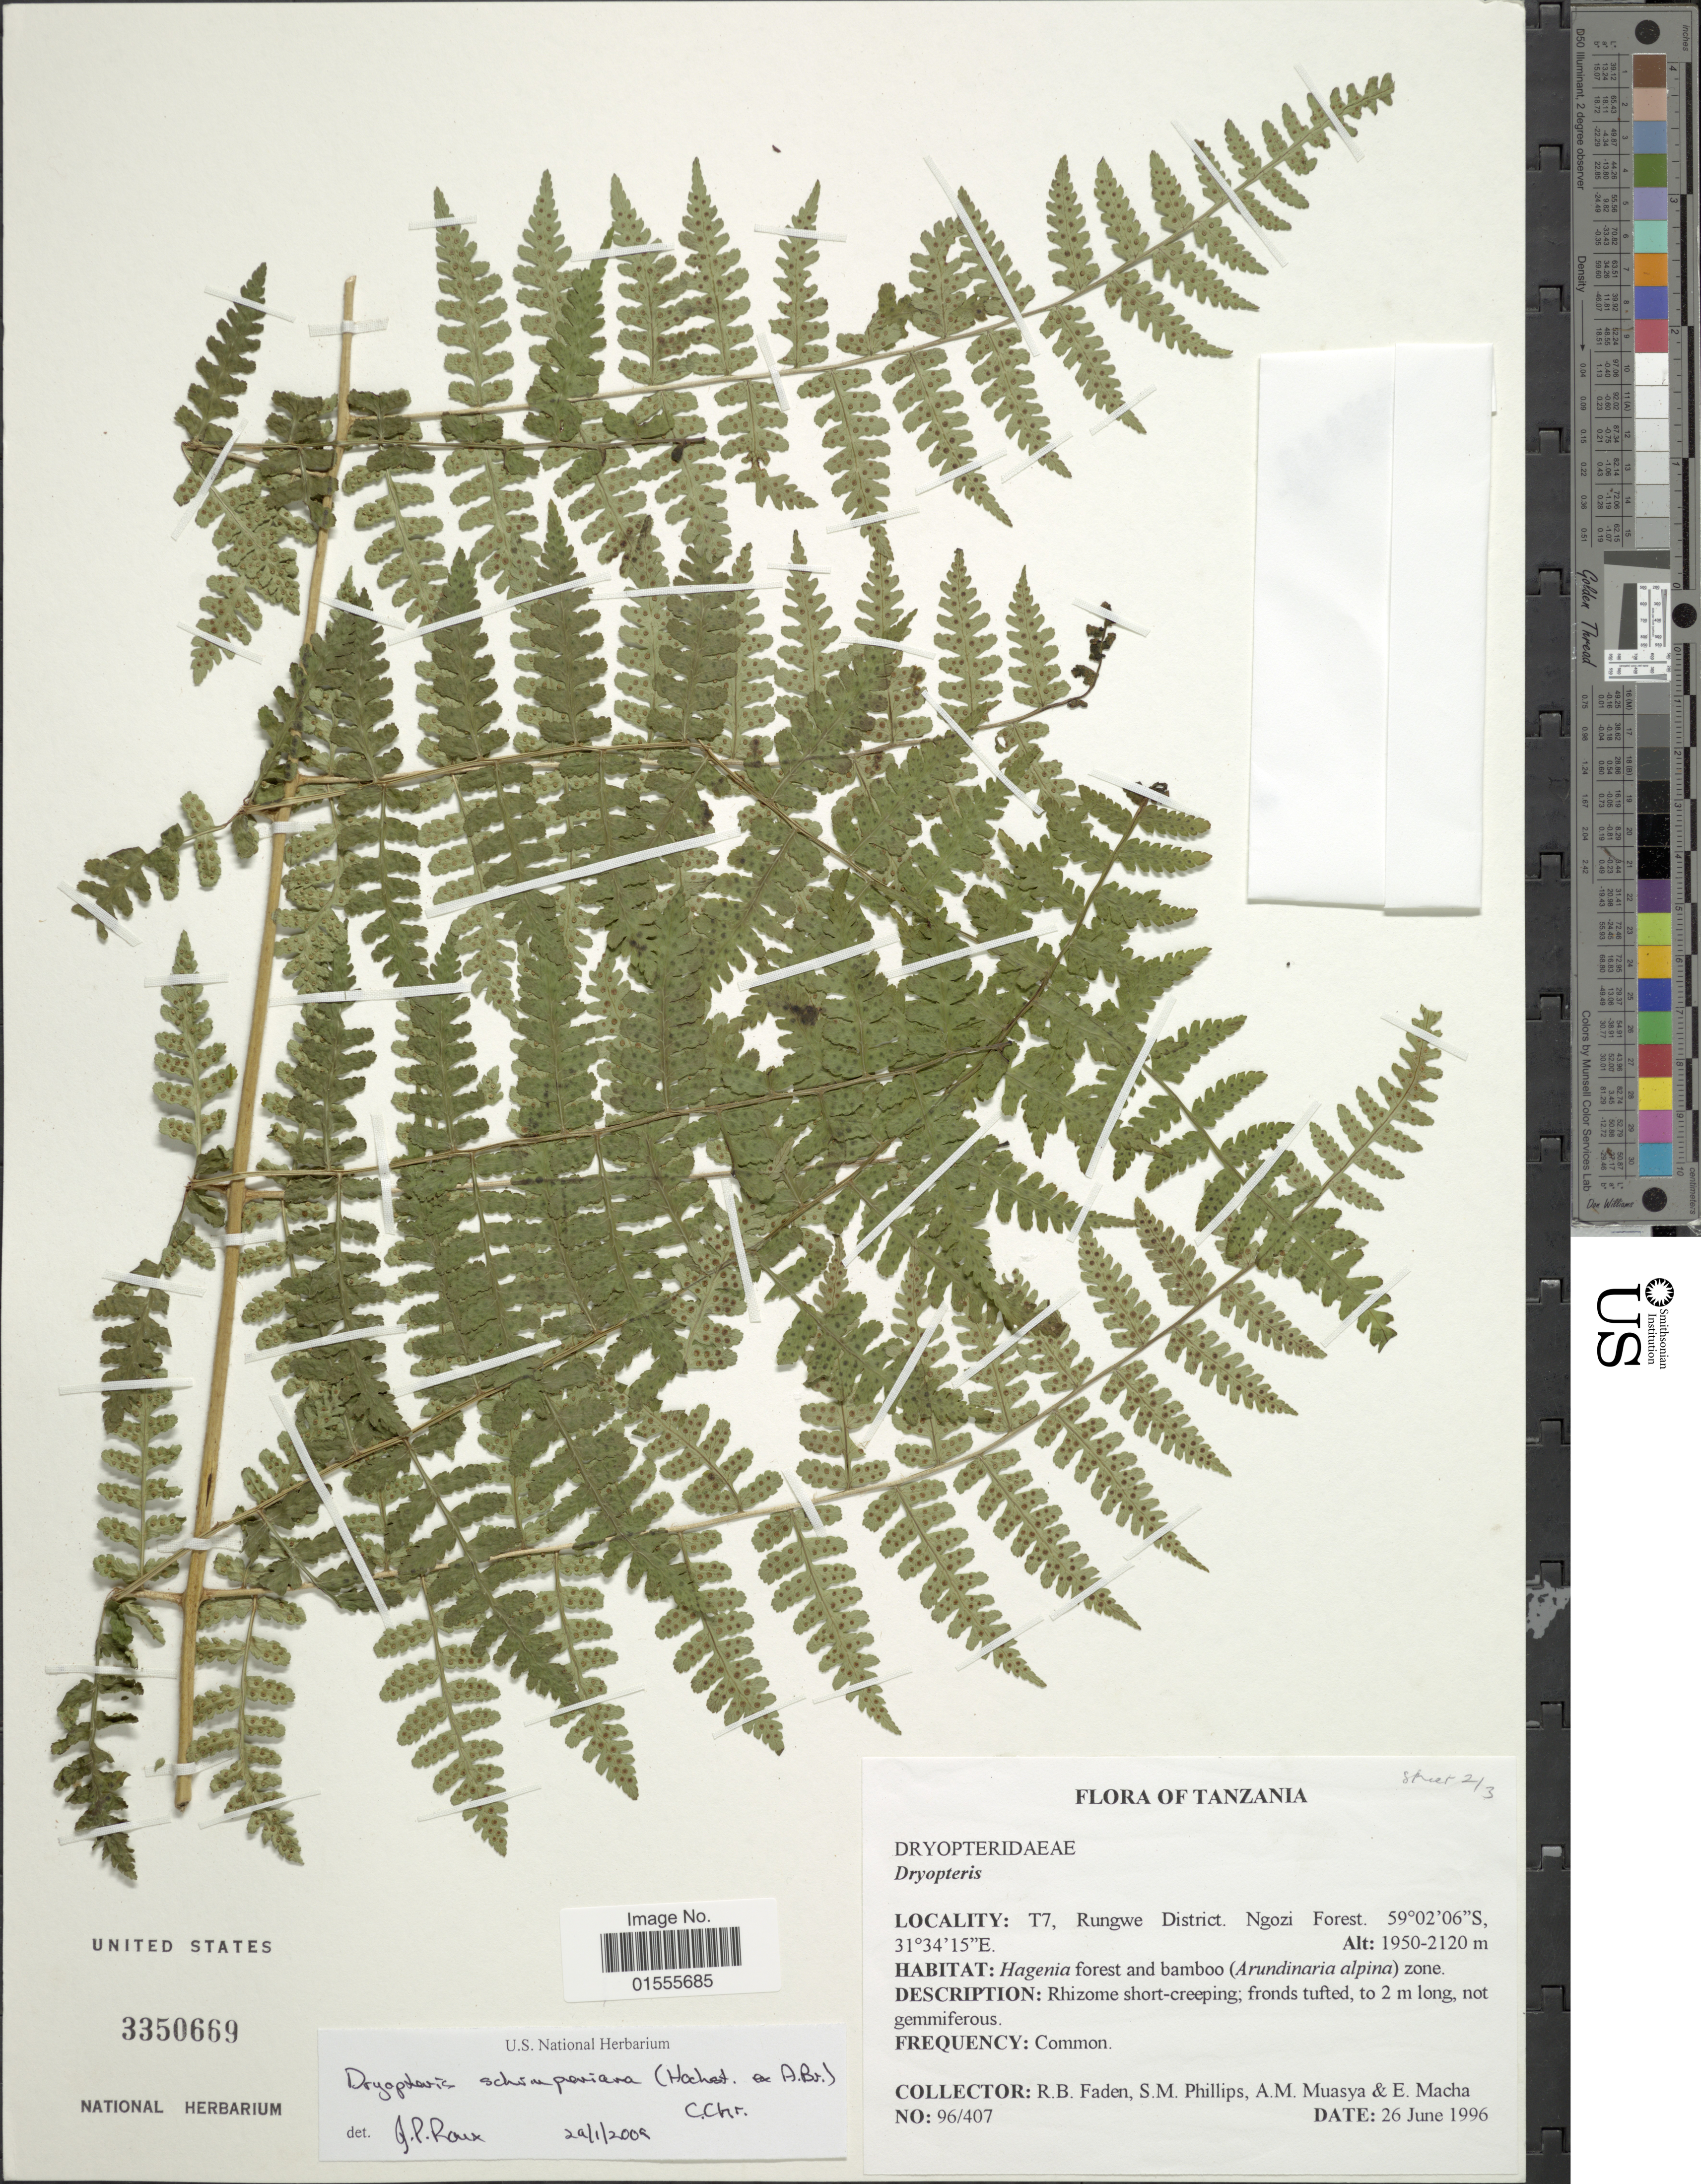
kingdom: Plantae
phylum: Tracheophyta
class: Polypodiopsida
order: Polypodiales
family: Dryopteridaceae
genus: Dryopteris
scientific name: Dryopteris schimperiana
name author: (Hochst.) C. Chr.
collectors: R. B. Faden, S. M. Phillips, A. Muasya & E. Macha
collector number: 96/407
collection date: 1996-06-26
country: Tanzania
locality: T7, Rungwe District. Ngozi Forest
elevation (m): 1950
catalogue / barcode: US 3350669